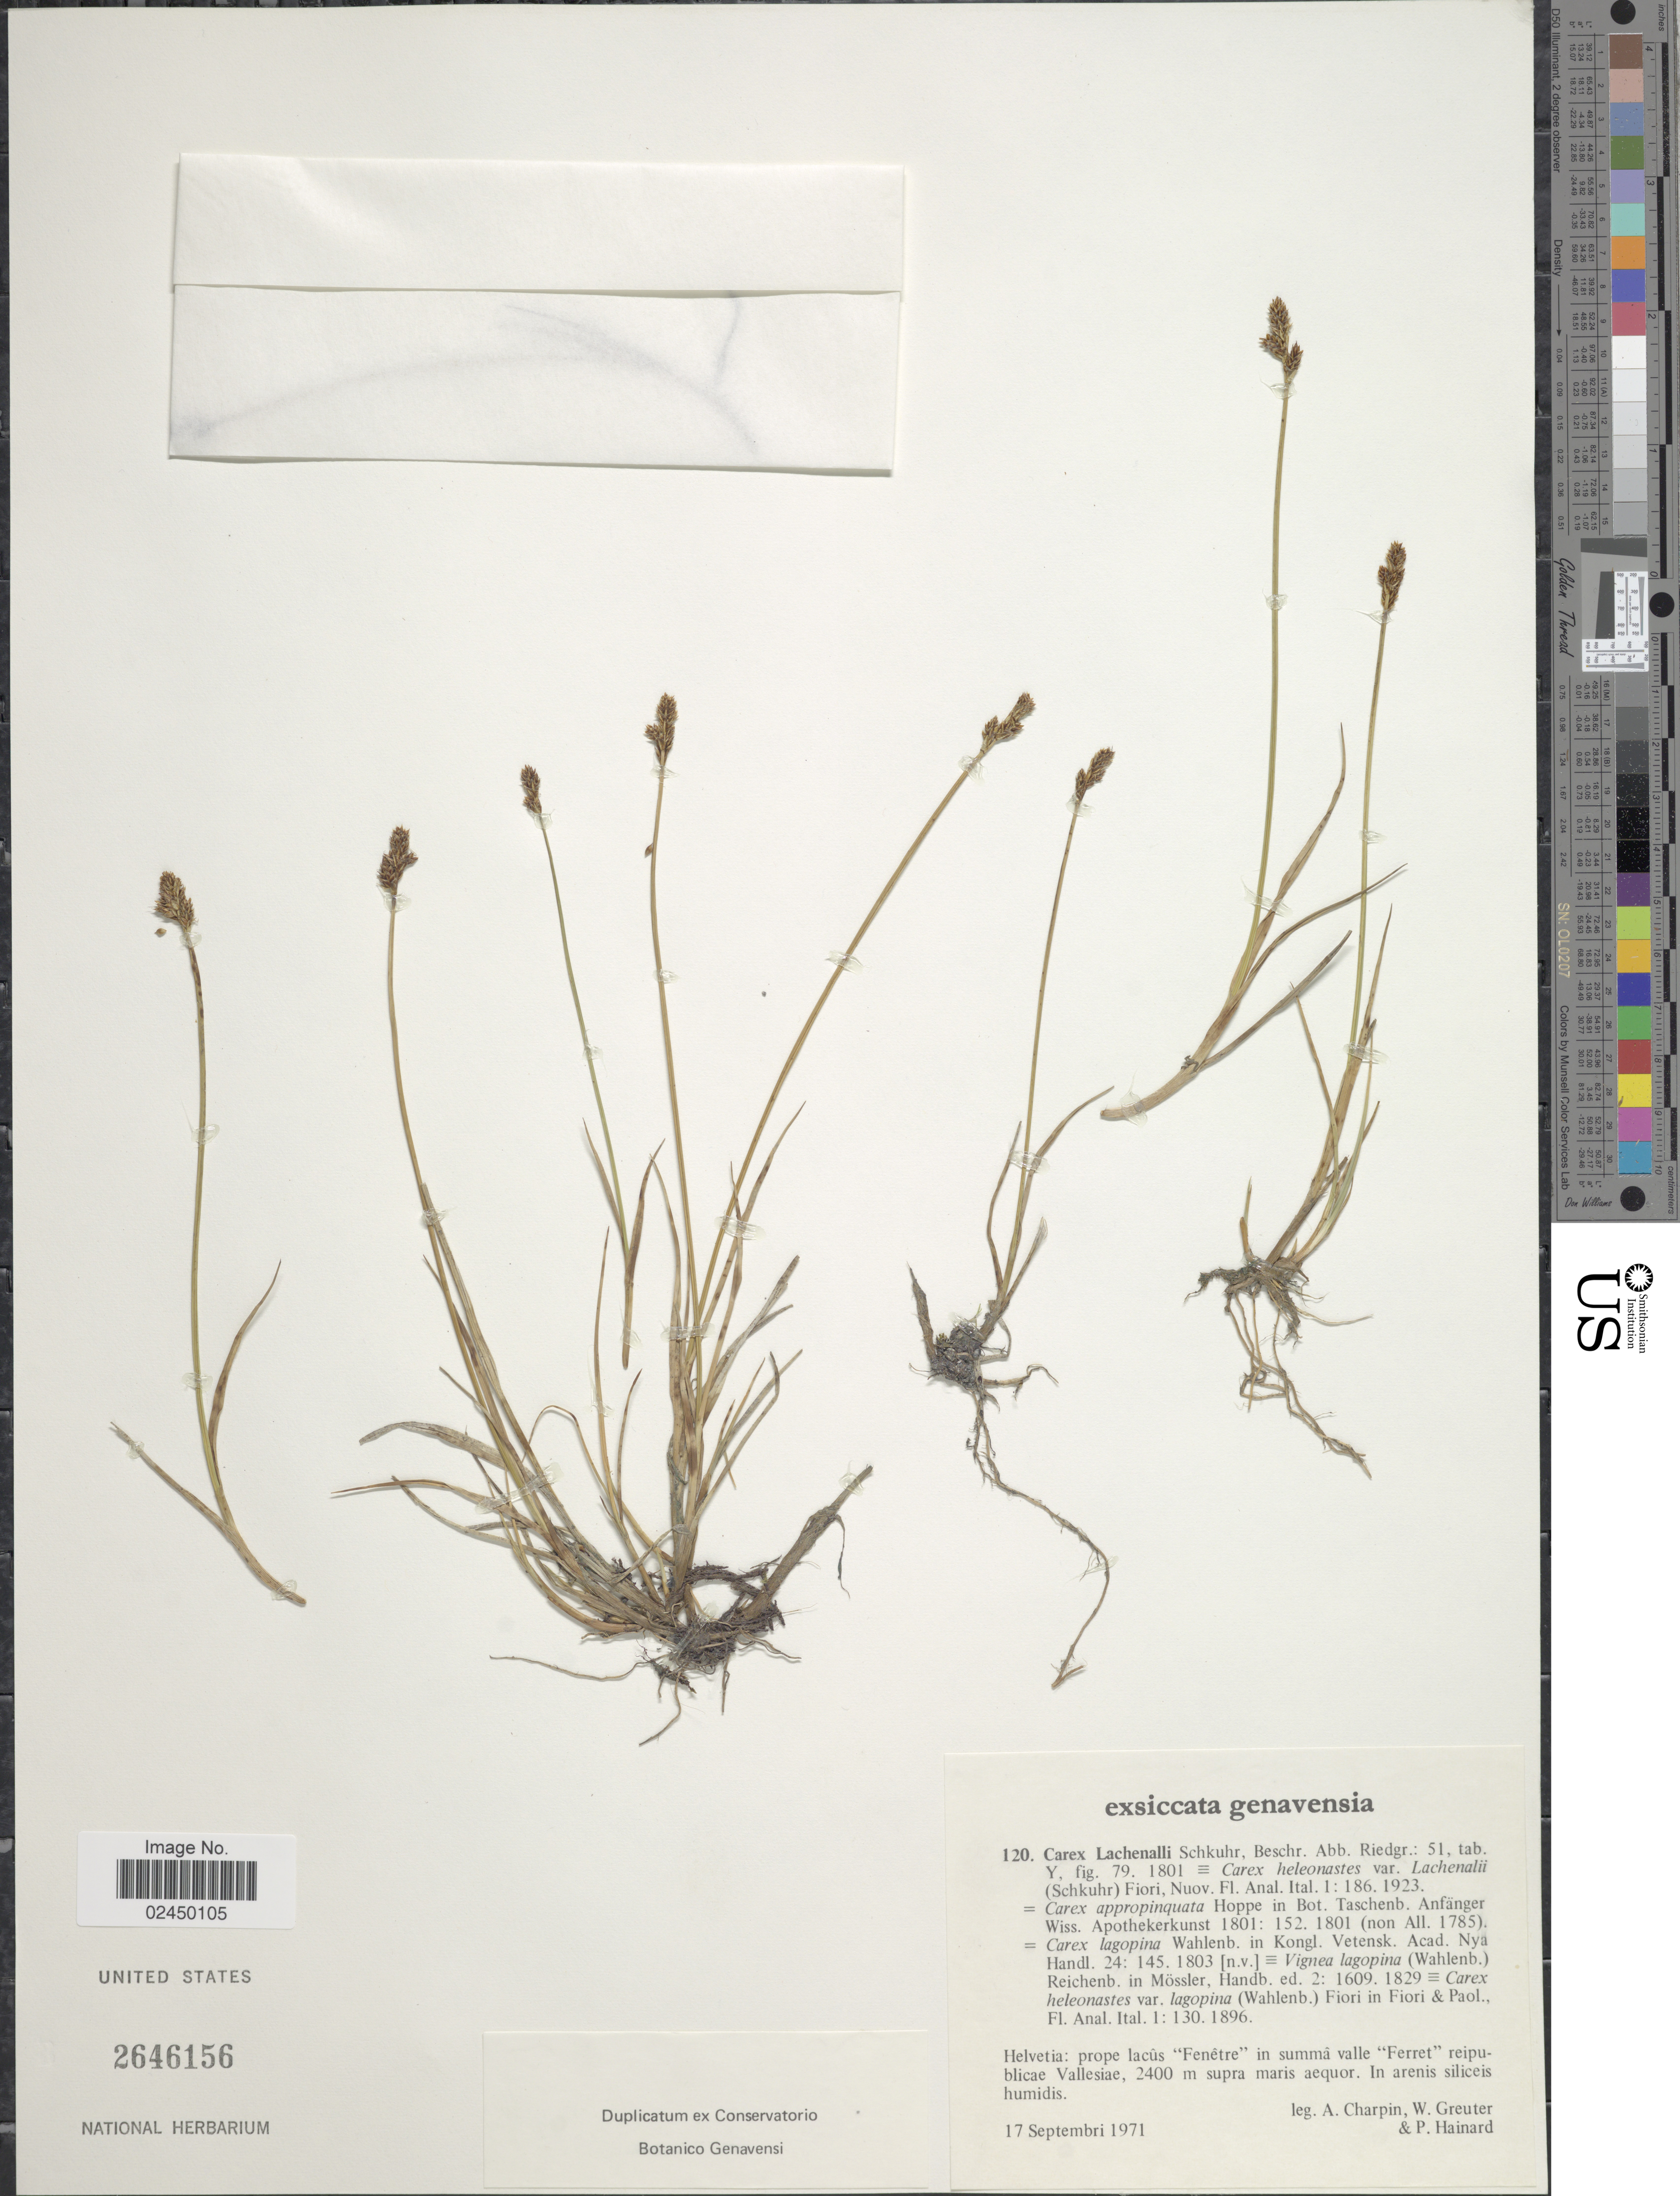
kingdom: Plantae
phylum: Tracheophyta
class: Liliopsida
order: Poales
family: Cyperaceae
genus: Carex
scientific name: Carex lachenalii subsp. lachenalii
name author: Schkuhr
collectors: A. Charpin, W. Greuter & P. Hainard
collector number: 120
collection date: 1971-09-17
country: Switzerland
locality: Helvetia: prope lacûs 'Fenêtre' in summâ valle 'Ferre' reipublicae Vallesiae, supra maris aequor. In arenis siliceis humidis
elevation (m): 2400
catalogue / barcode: US 2646156